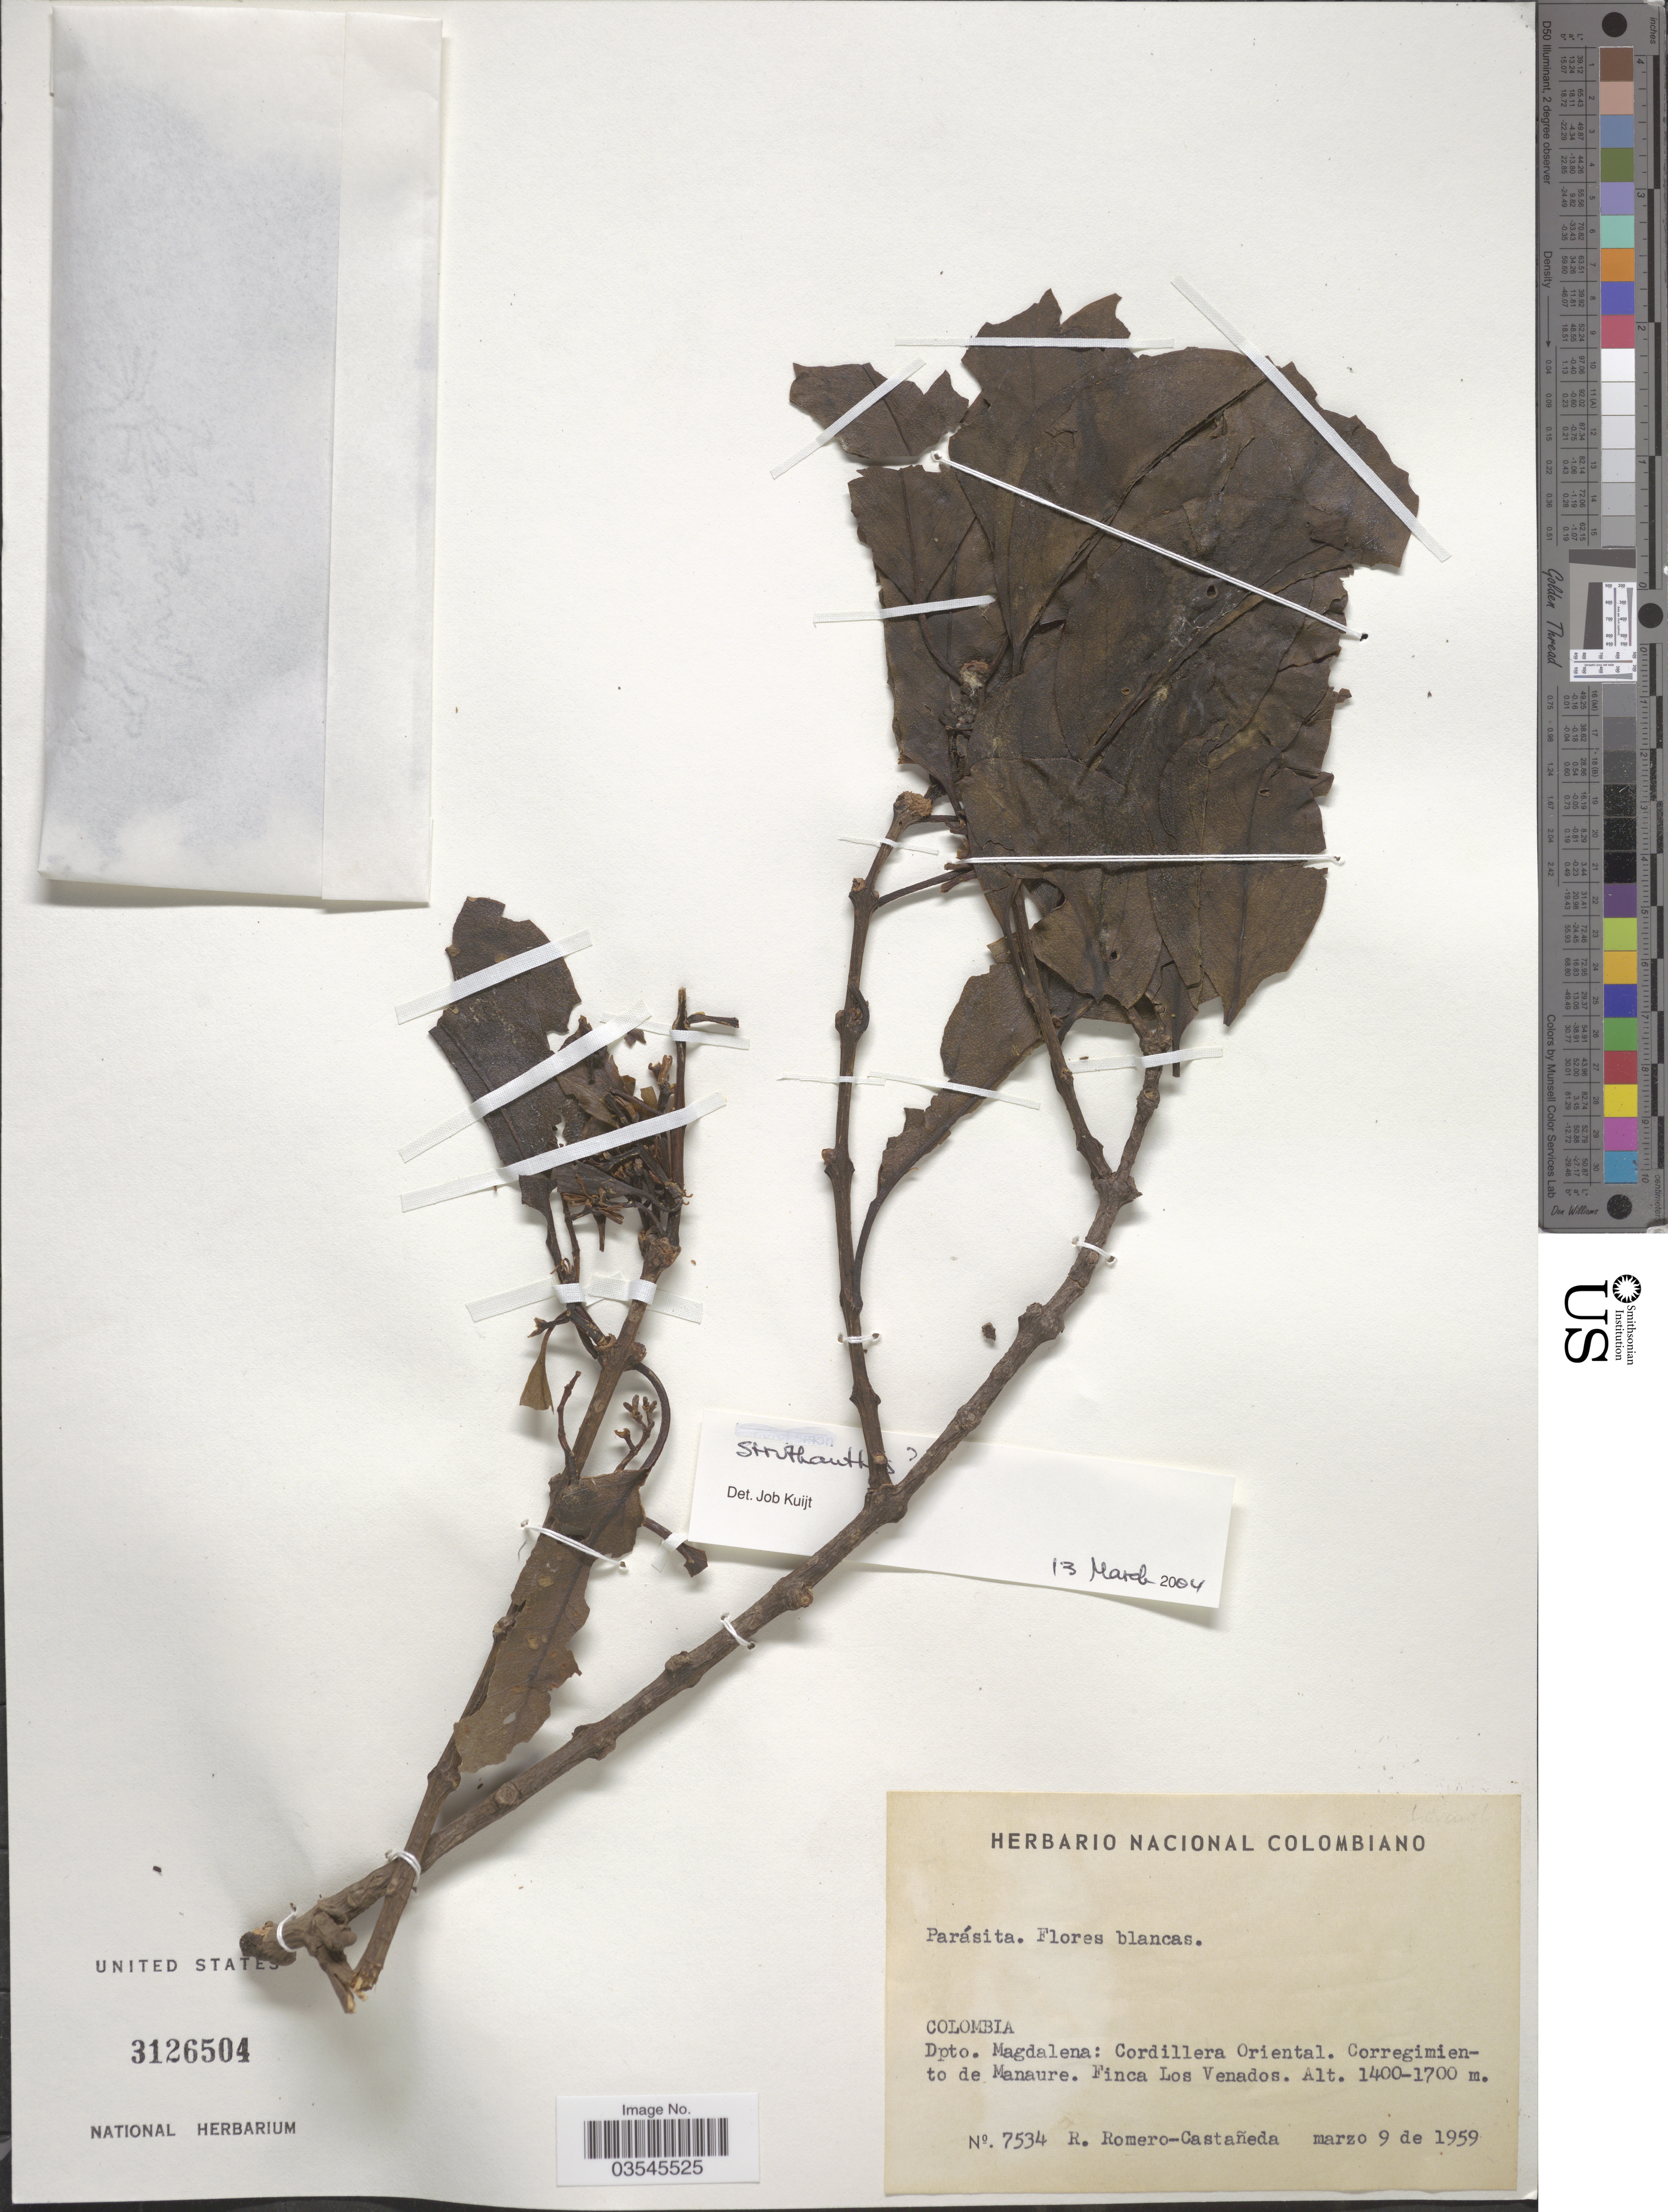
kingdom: Plantae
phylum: Tracheophyta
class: Magnoliopsida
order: Santalales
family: Loranthaceae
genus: Struthanthus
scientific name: Struthanthus sp.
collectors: R. Romero Castañeda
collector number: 7534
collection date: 1959-03-09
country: Colombia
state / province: Magdalena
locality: Dpto. Magdalena: Cordillera Oriental. Corregimiento de Manaure. Finca Los Venados.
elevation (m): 1400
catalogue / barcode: US 3126504